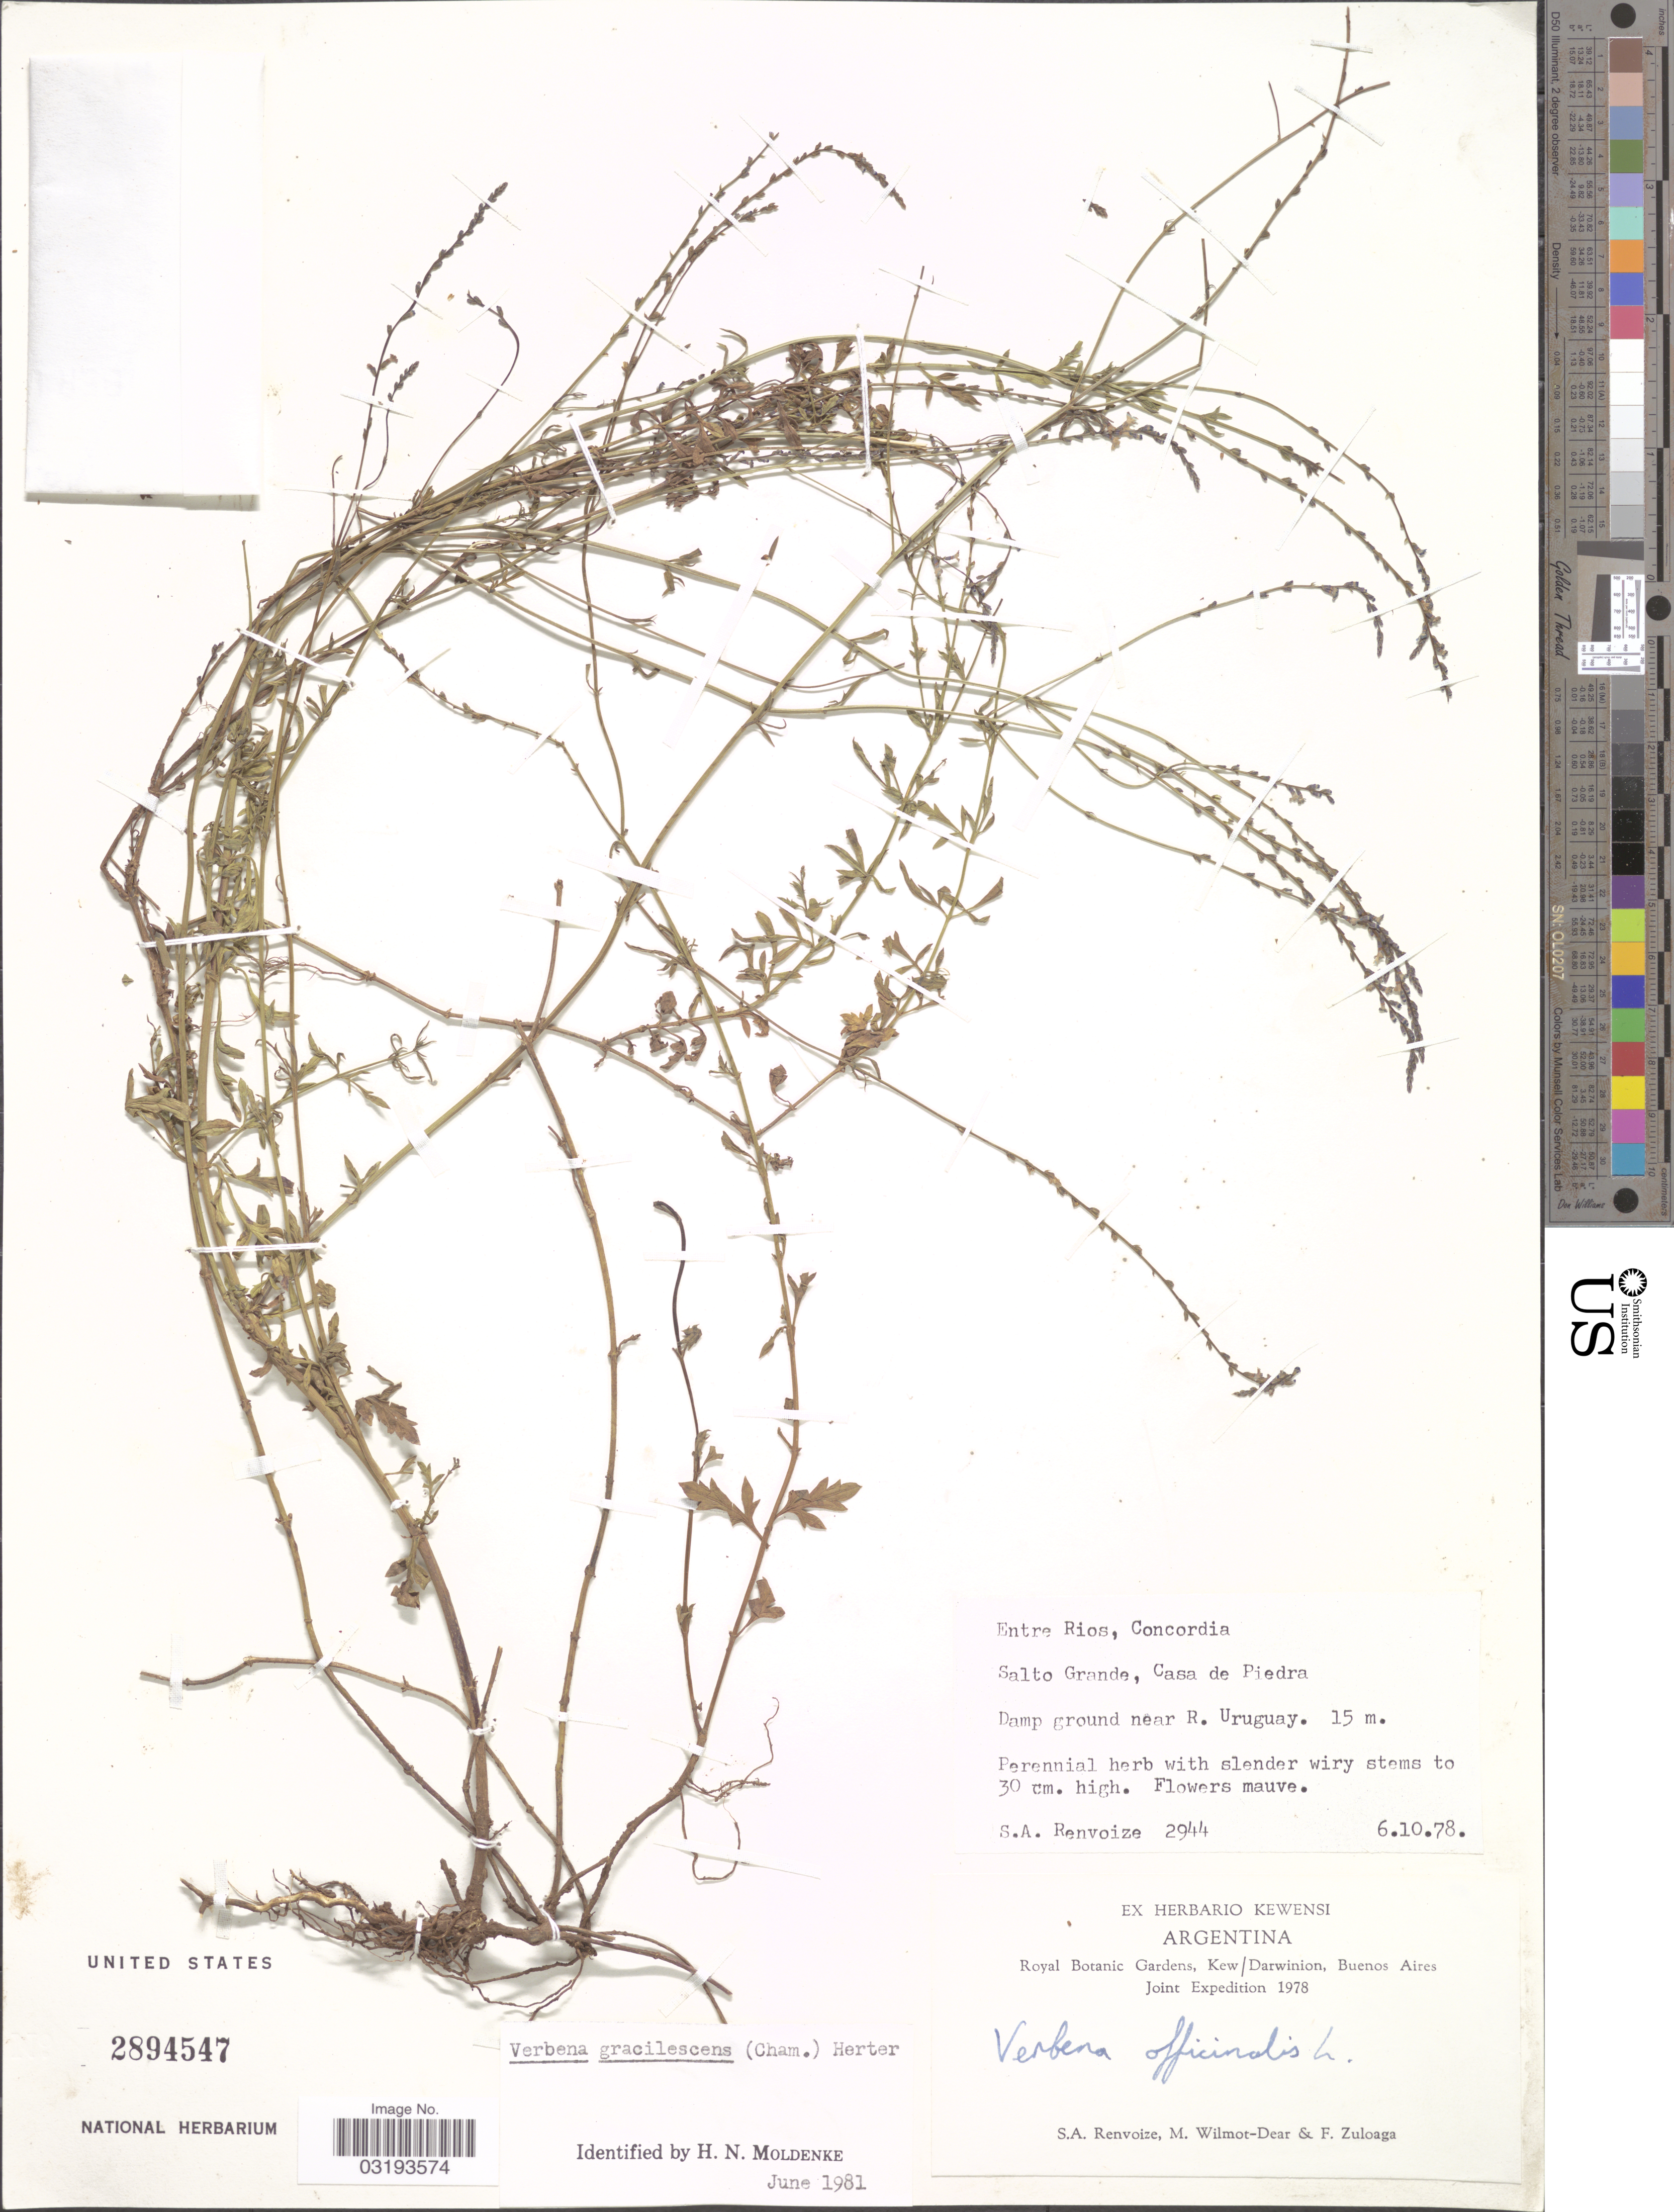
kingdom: Plantae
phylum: Tracheophyta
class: Magnoliopsida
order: Lamiales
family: Verbenaceae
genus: Verbena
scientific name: Verbena gracilescens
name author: (Cham.) Herter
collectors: S. A. Renvoize, M. Wilmot-Dear & F. Zuloaga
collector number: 2944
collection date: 1978-10-06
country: Argentina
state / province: Entre Rios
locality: Concordia. Salto Grande, Casa de Piedra. Damp ground near R. Uruguay.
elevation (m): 15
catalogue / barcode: US 2894547